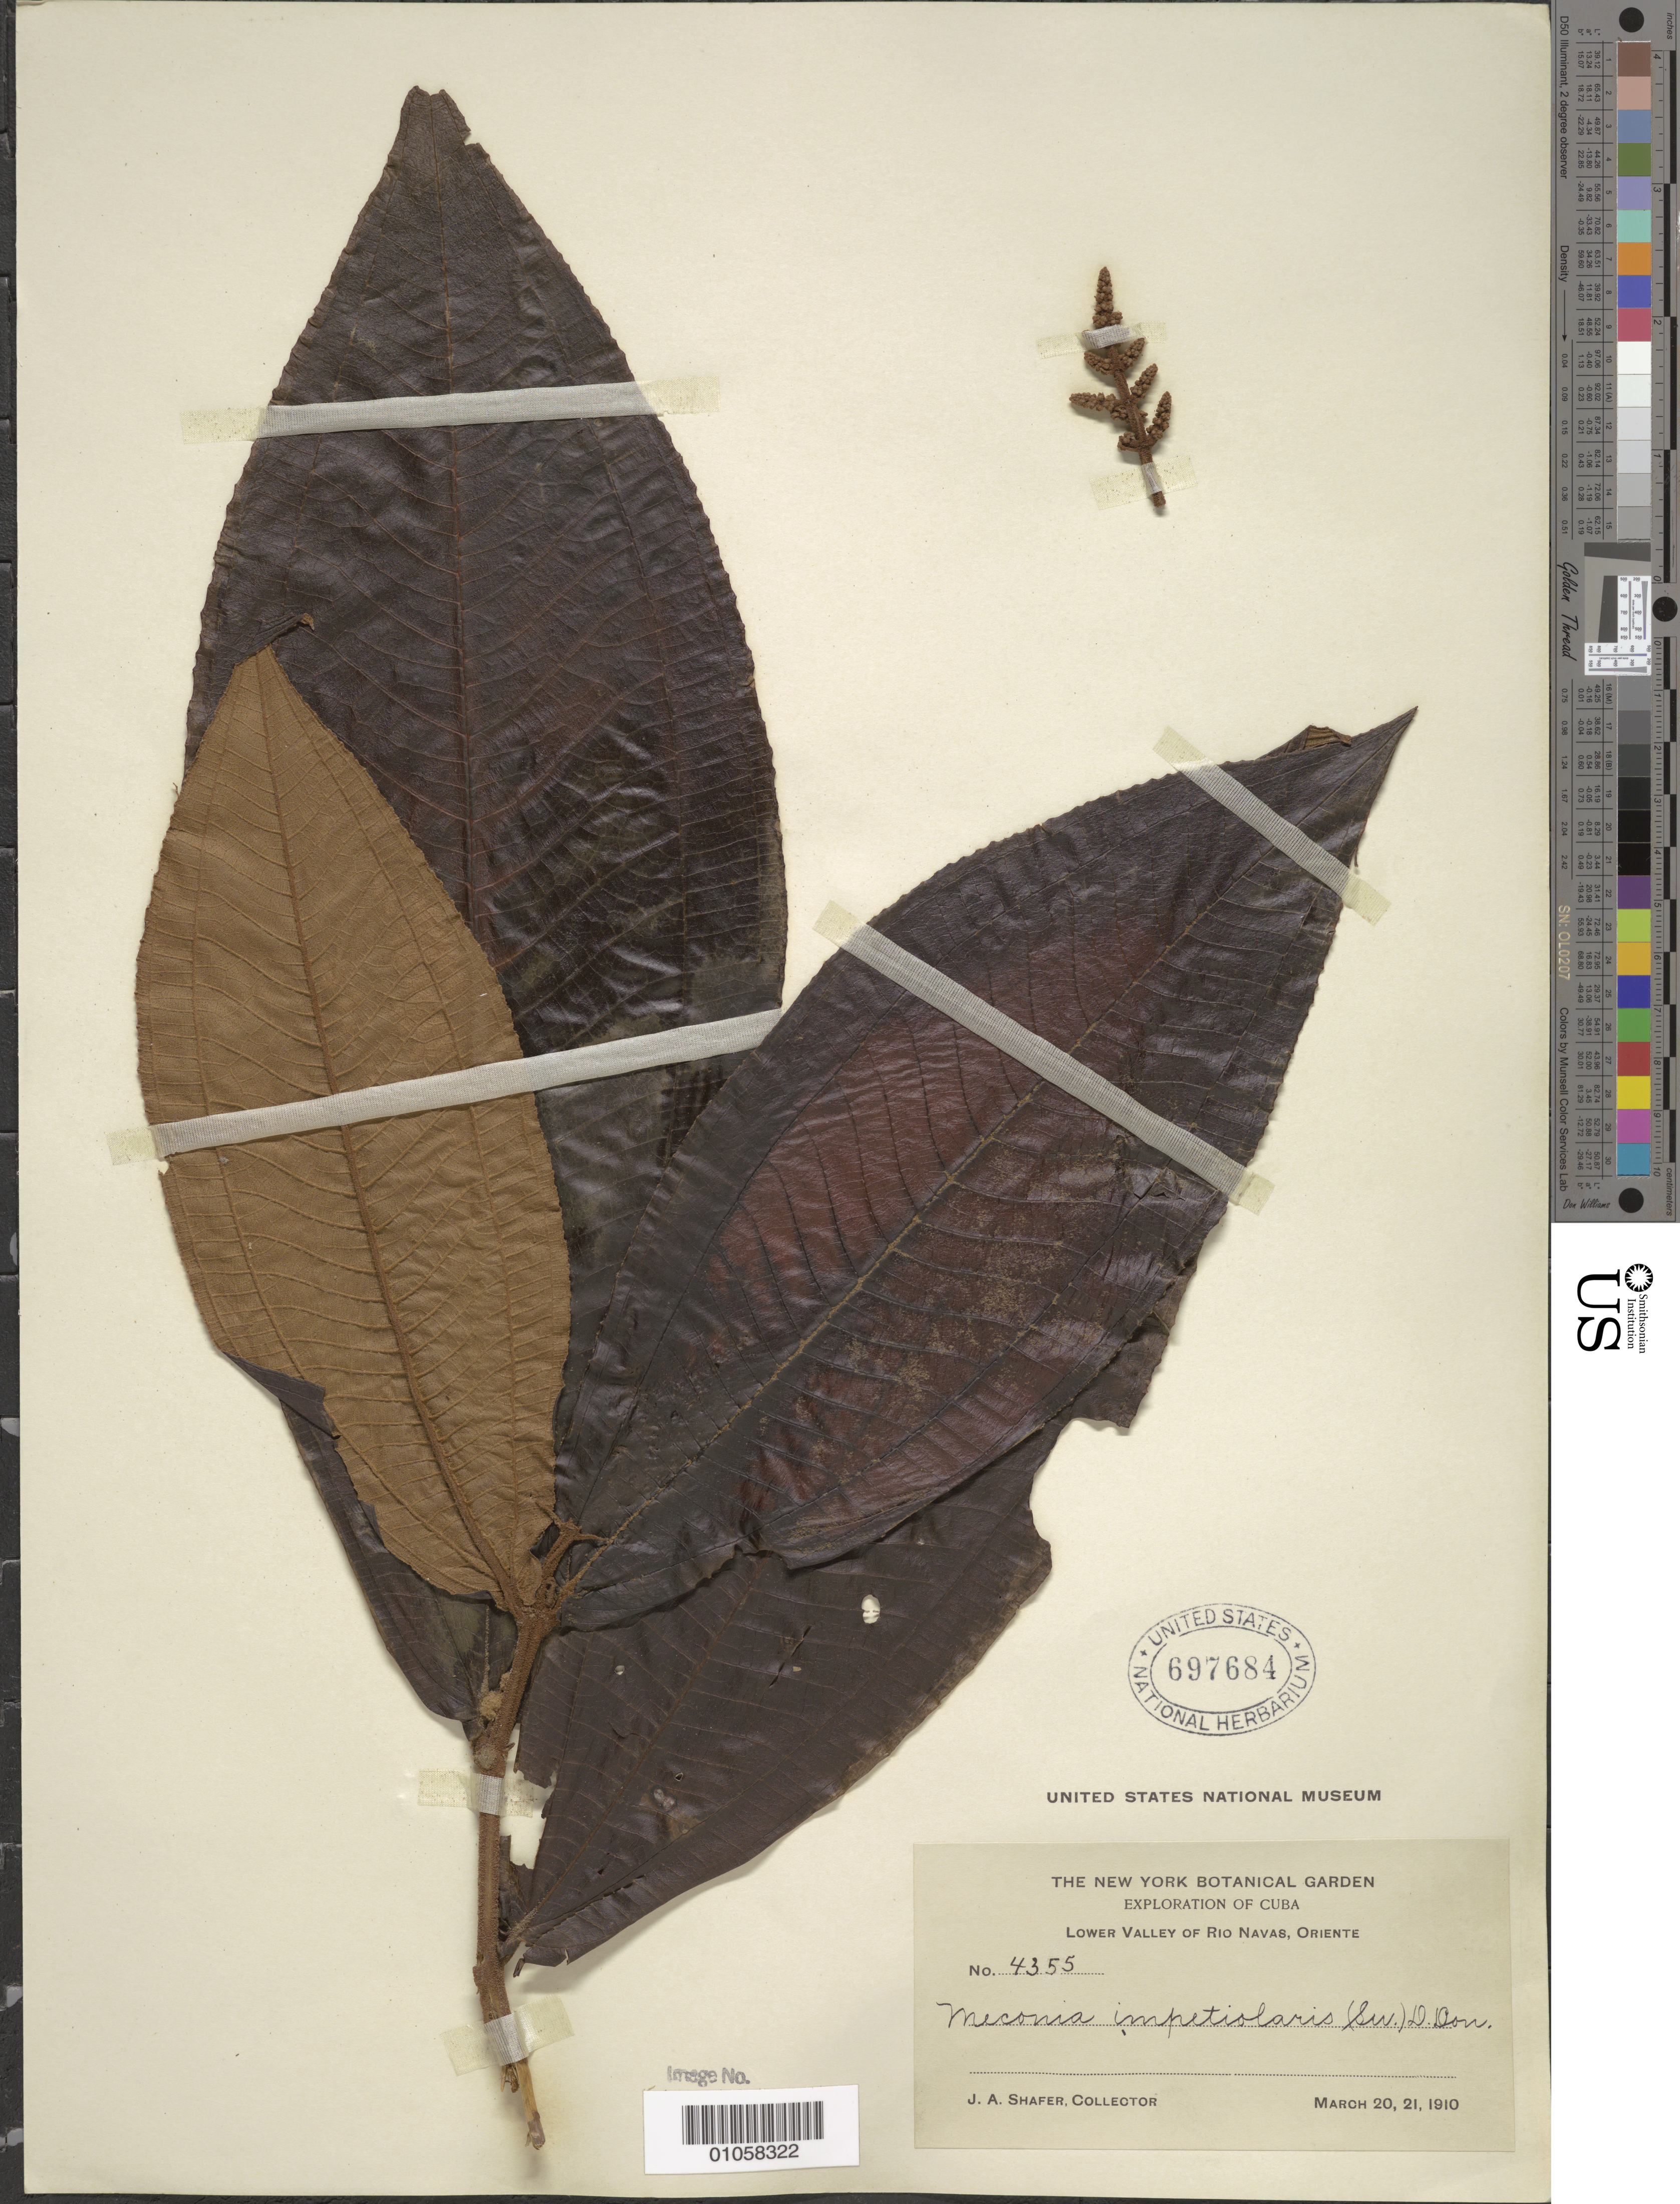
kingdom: Plantae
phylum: Tracheophyta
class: Magnoliopsida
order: Myrtales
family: Melastomataceae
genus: Miconia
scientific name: Miconia impetiolaris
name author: (Sw.) D. Don ex DC.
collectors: J. A. Shafer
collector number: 4355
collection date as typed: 20 Mar 1910 and 21 Mar 1910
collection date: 1910-03-20,1910-03-21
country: Cuba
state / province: Oriente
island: Cuba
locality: Río Navas, lower valley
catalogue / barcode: US 697684